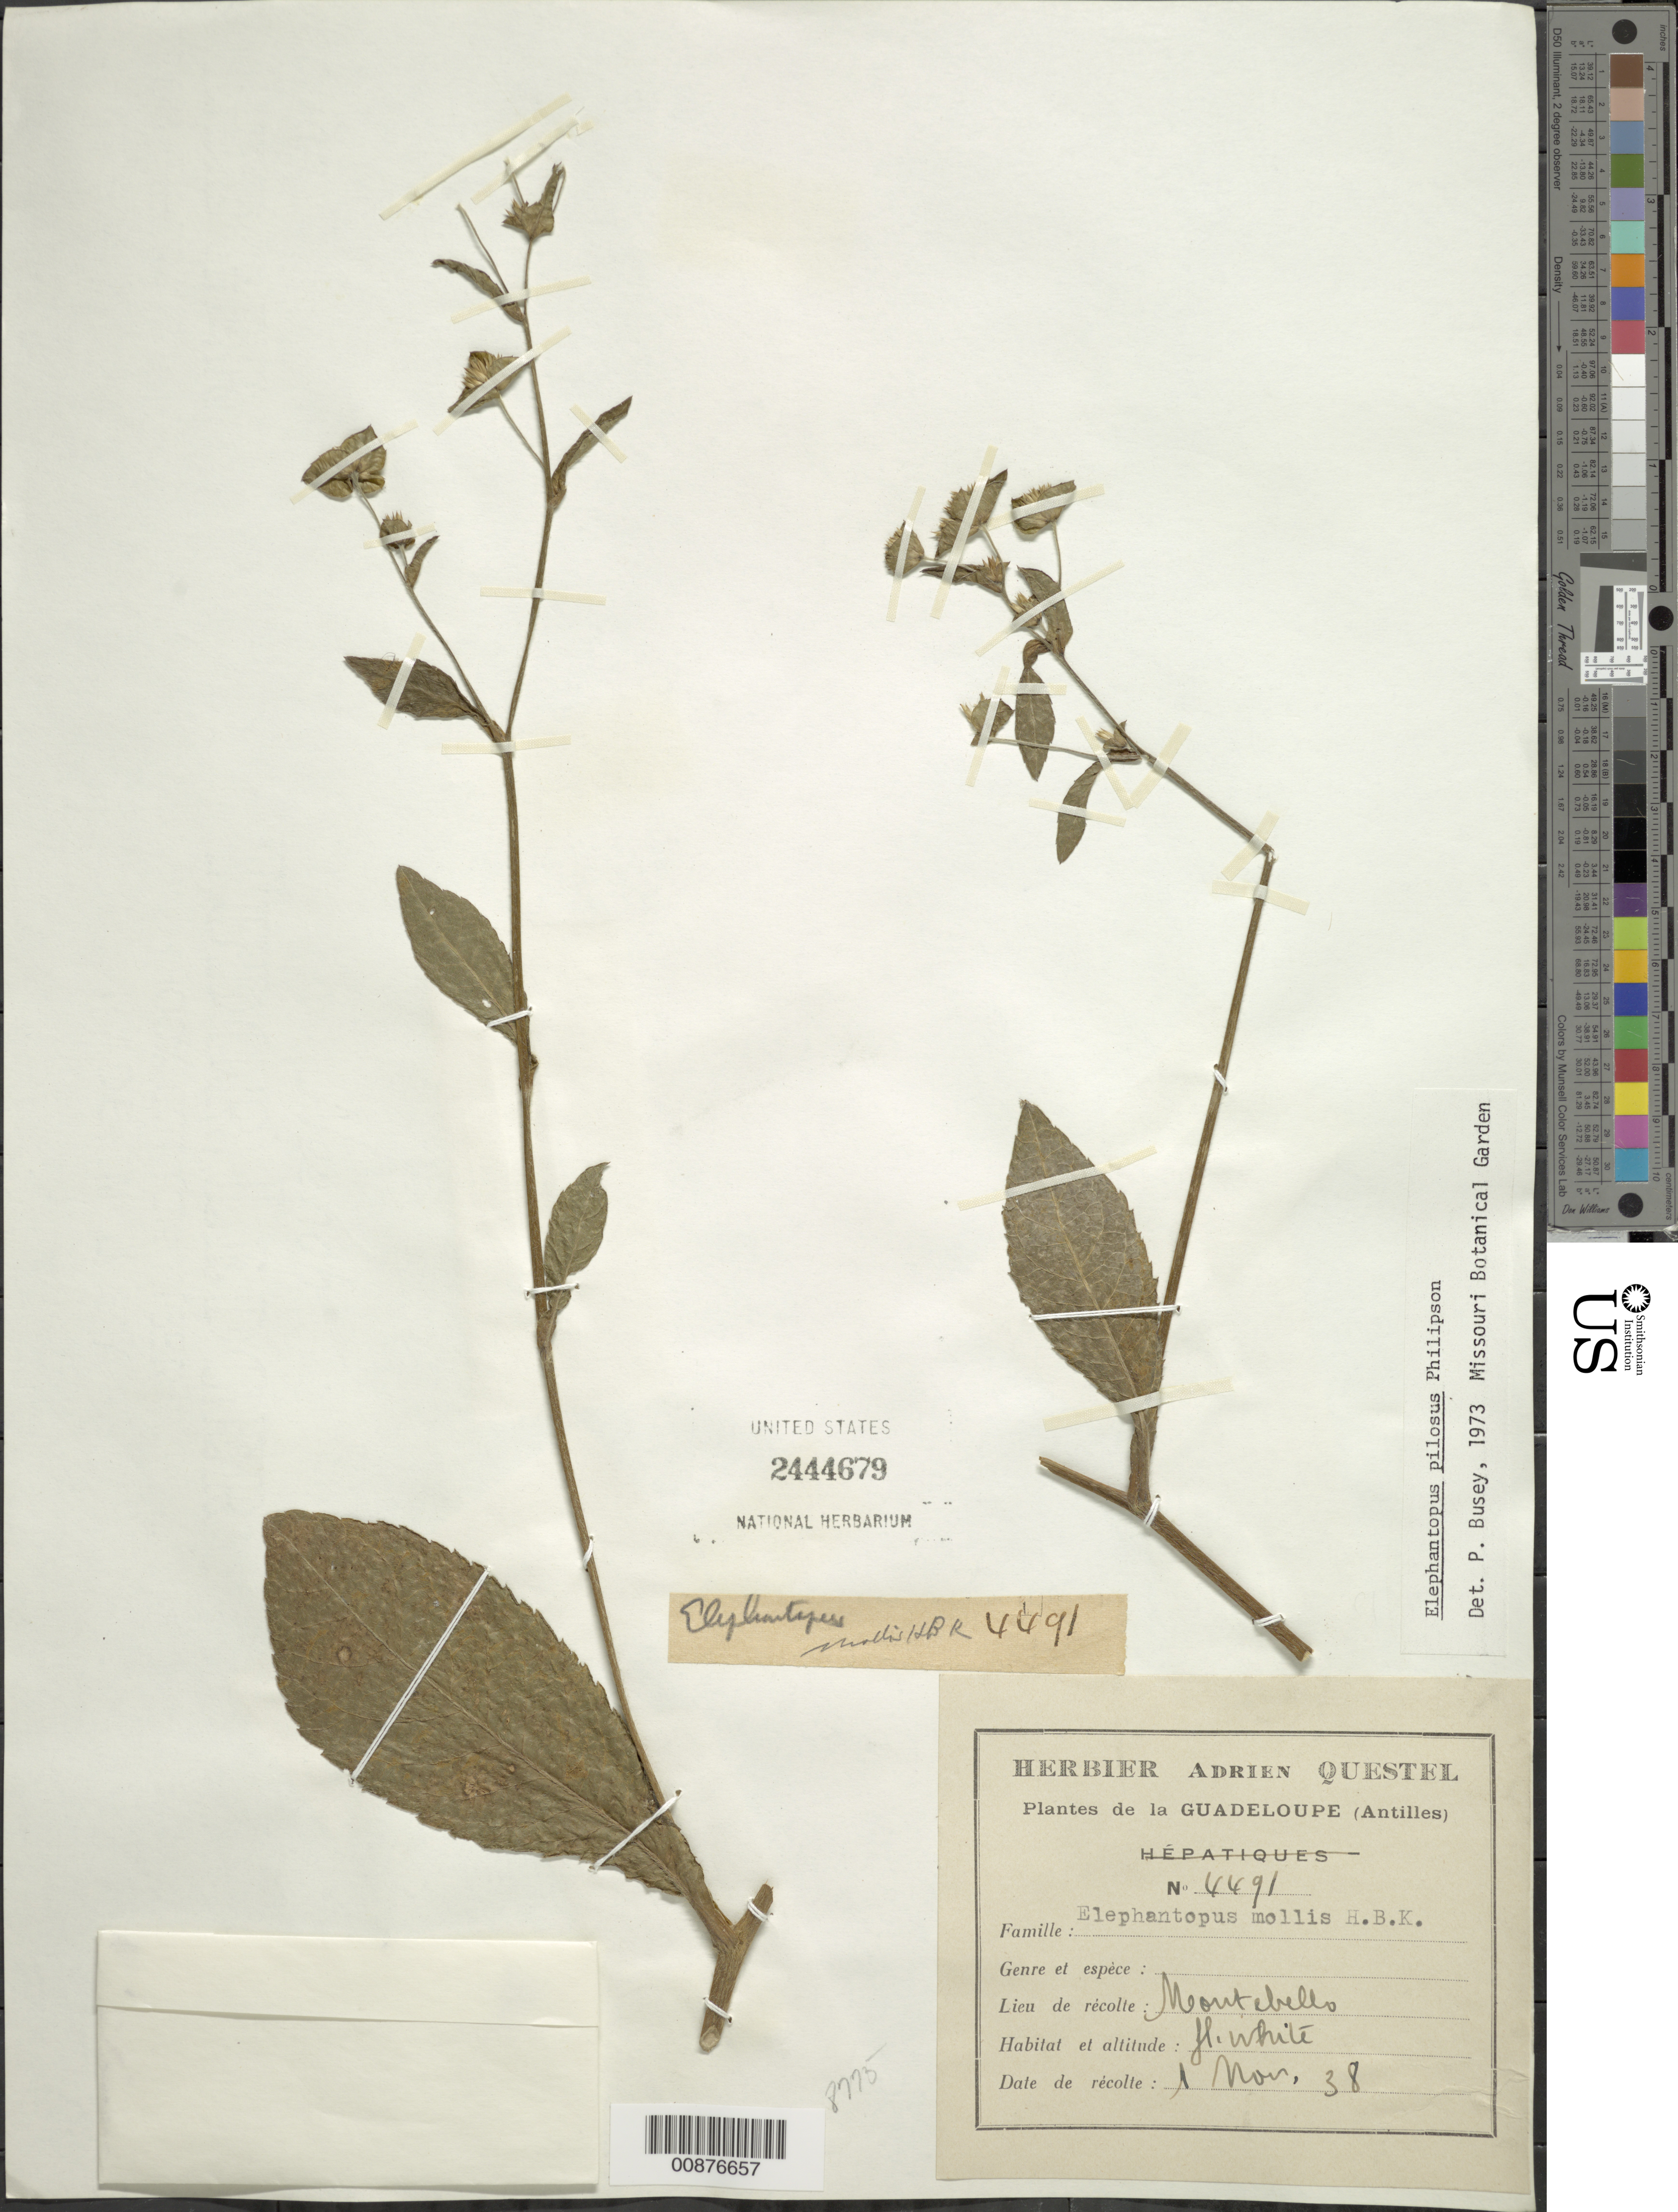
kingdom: Plantae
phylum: Tracheophyta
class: Magnoliopsida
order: Asterales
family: Asteraceae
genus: Elephantopus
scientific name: Elephantopus mollis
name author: Kunth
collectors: A. Questel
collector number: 4491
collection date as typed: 01 Nov --38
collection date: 1838-11-01 or 1938-11-01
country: Guadeloupe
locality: Montebello (sp?)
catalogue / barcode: US 2444679